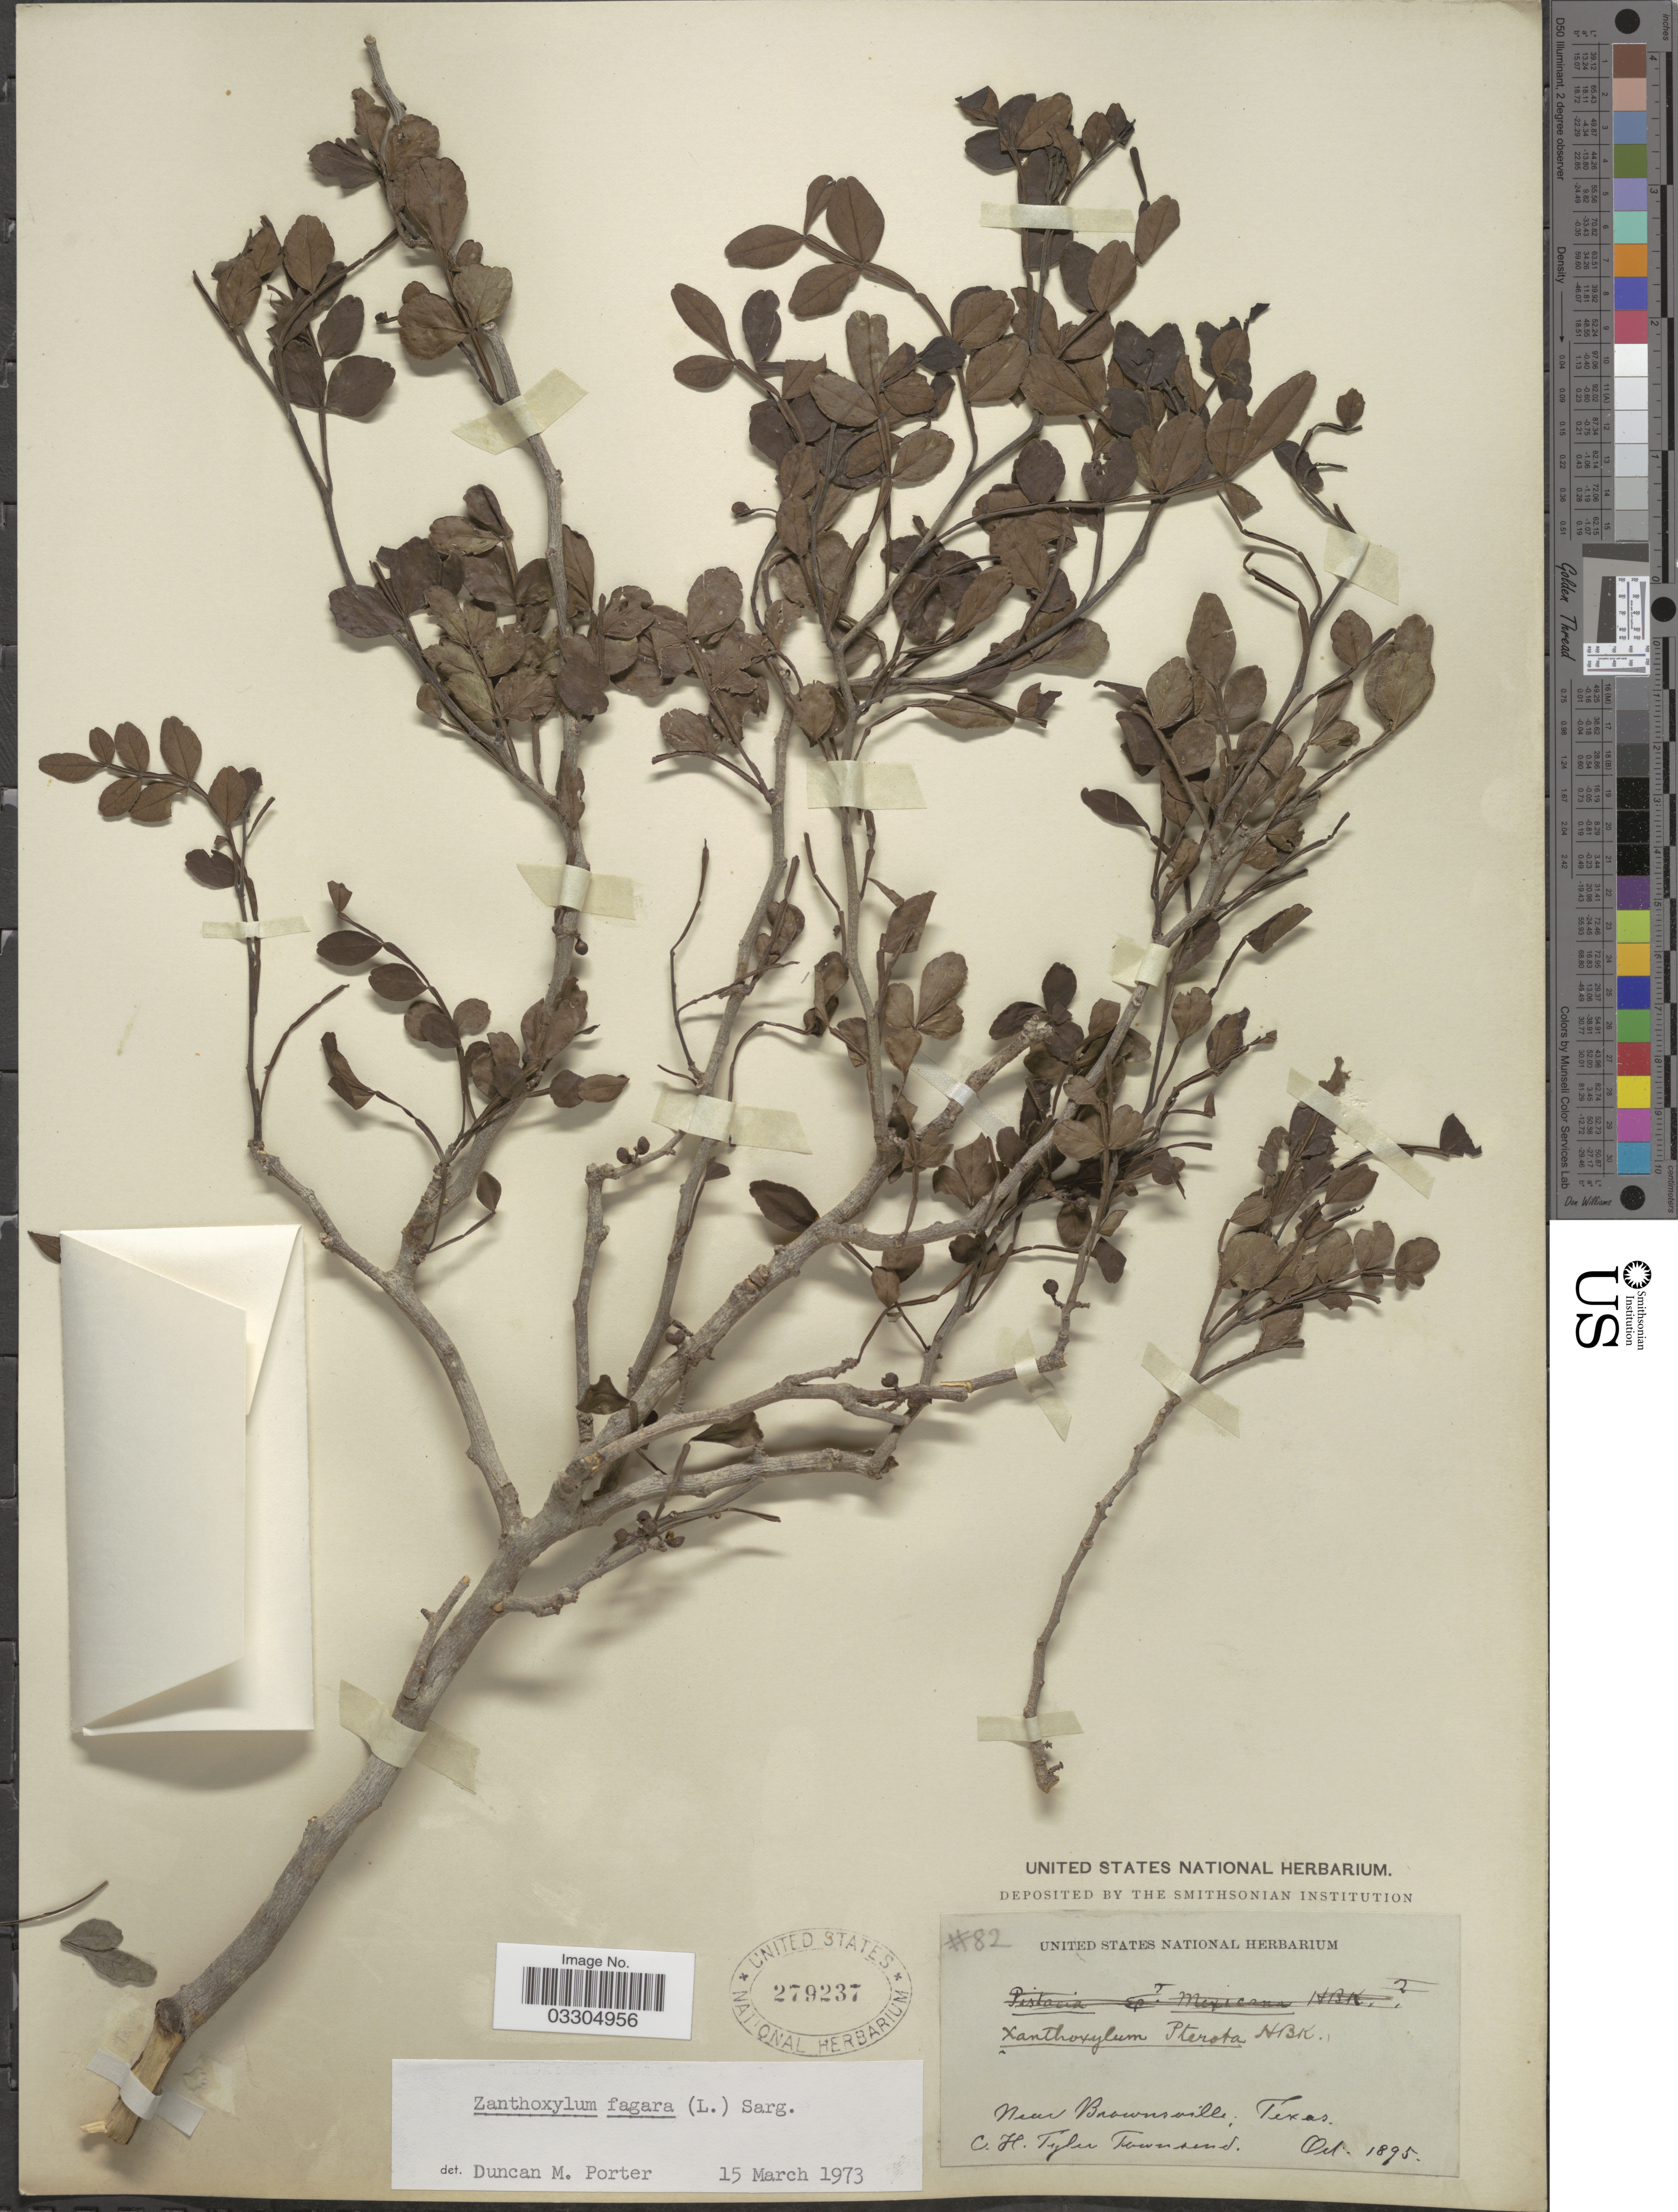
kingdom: Plantae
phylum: Tracheophyta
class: Magnoliopsida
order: Sapindales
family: Rutaceae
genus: Zanthoxylum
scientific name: Zanthoxylum fagara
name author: (L.) Sarg.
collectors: C. H. T. Townsend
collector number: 82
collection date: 1895-10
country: United States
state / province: Texas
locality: Near Brownsville.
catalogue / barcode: US 279237